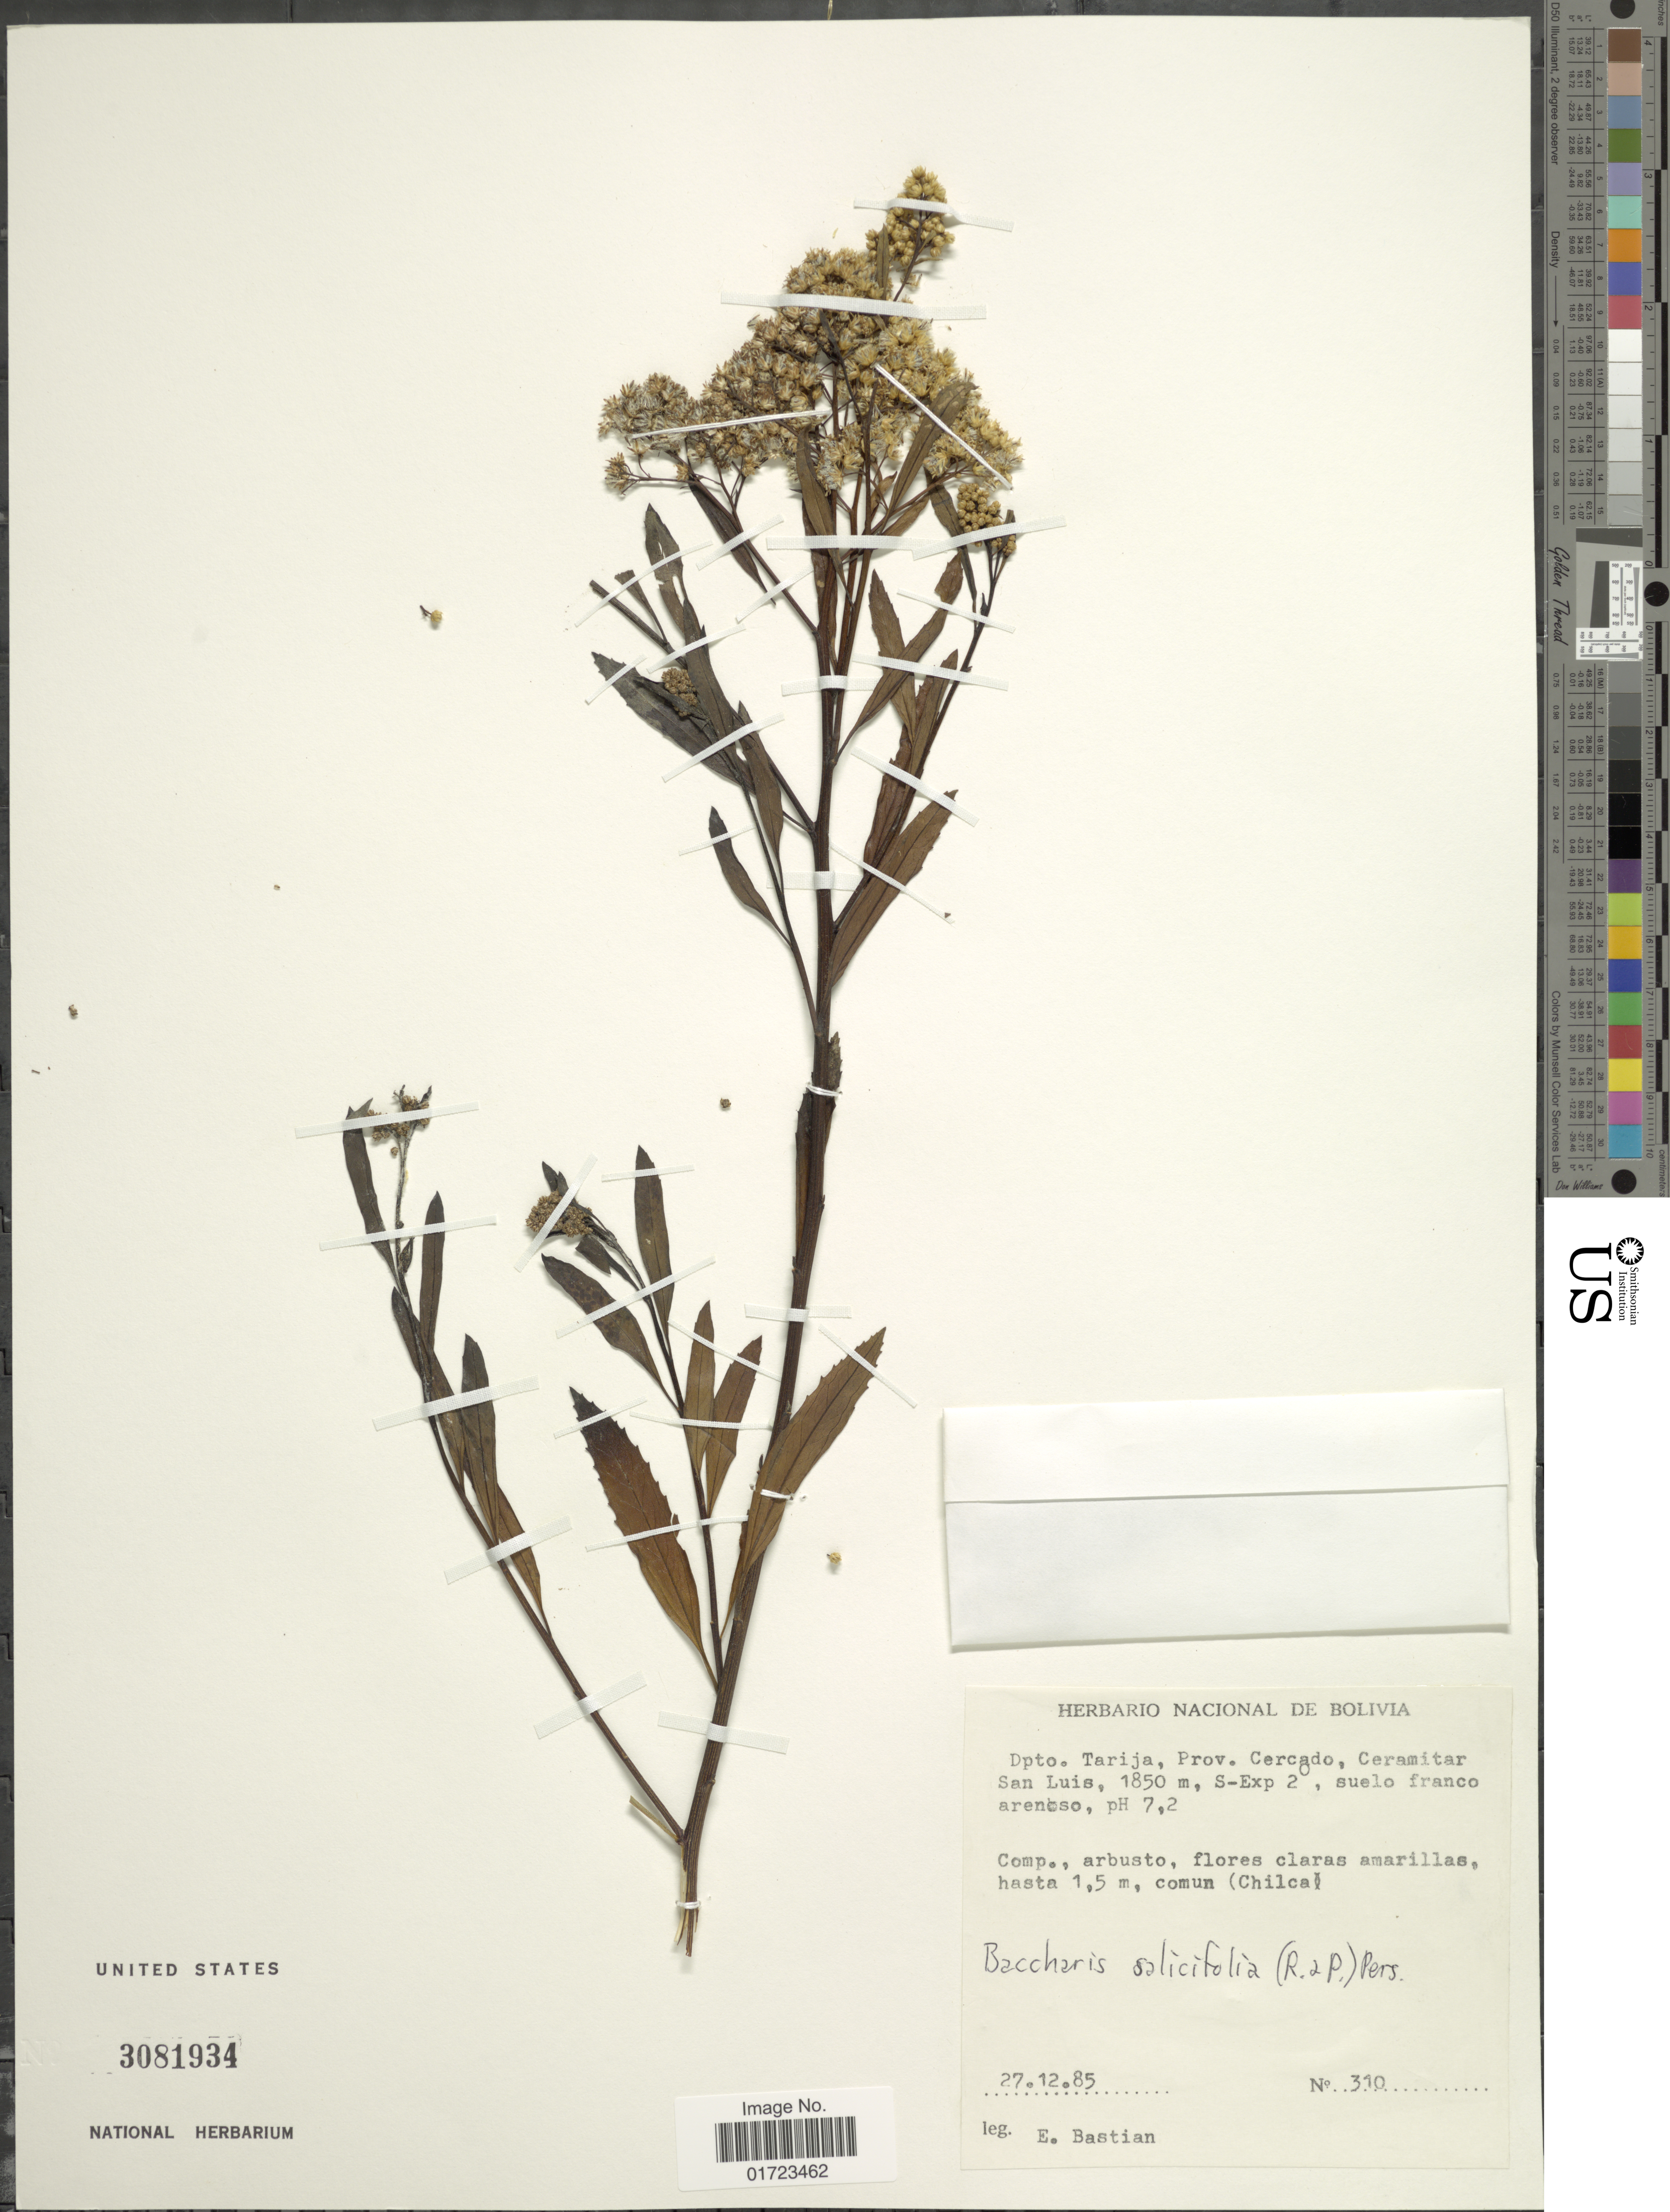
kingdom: Plantae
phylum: Tracheophyta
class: Magnoliopsida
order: Asterales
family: Asteraceae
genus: Baccharis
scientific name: Baccharis salicifolia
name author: (Ruiz & Pav.) Pers.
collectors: E. Bastion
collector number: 310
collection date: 1985-12-27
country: Bolivia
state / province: Tarija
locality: Prov. Cercado. Ceramitar San Luis.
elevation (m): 1850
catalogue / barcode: US 3081934